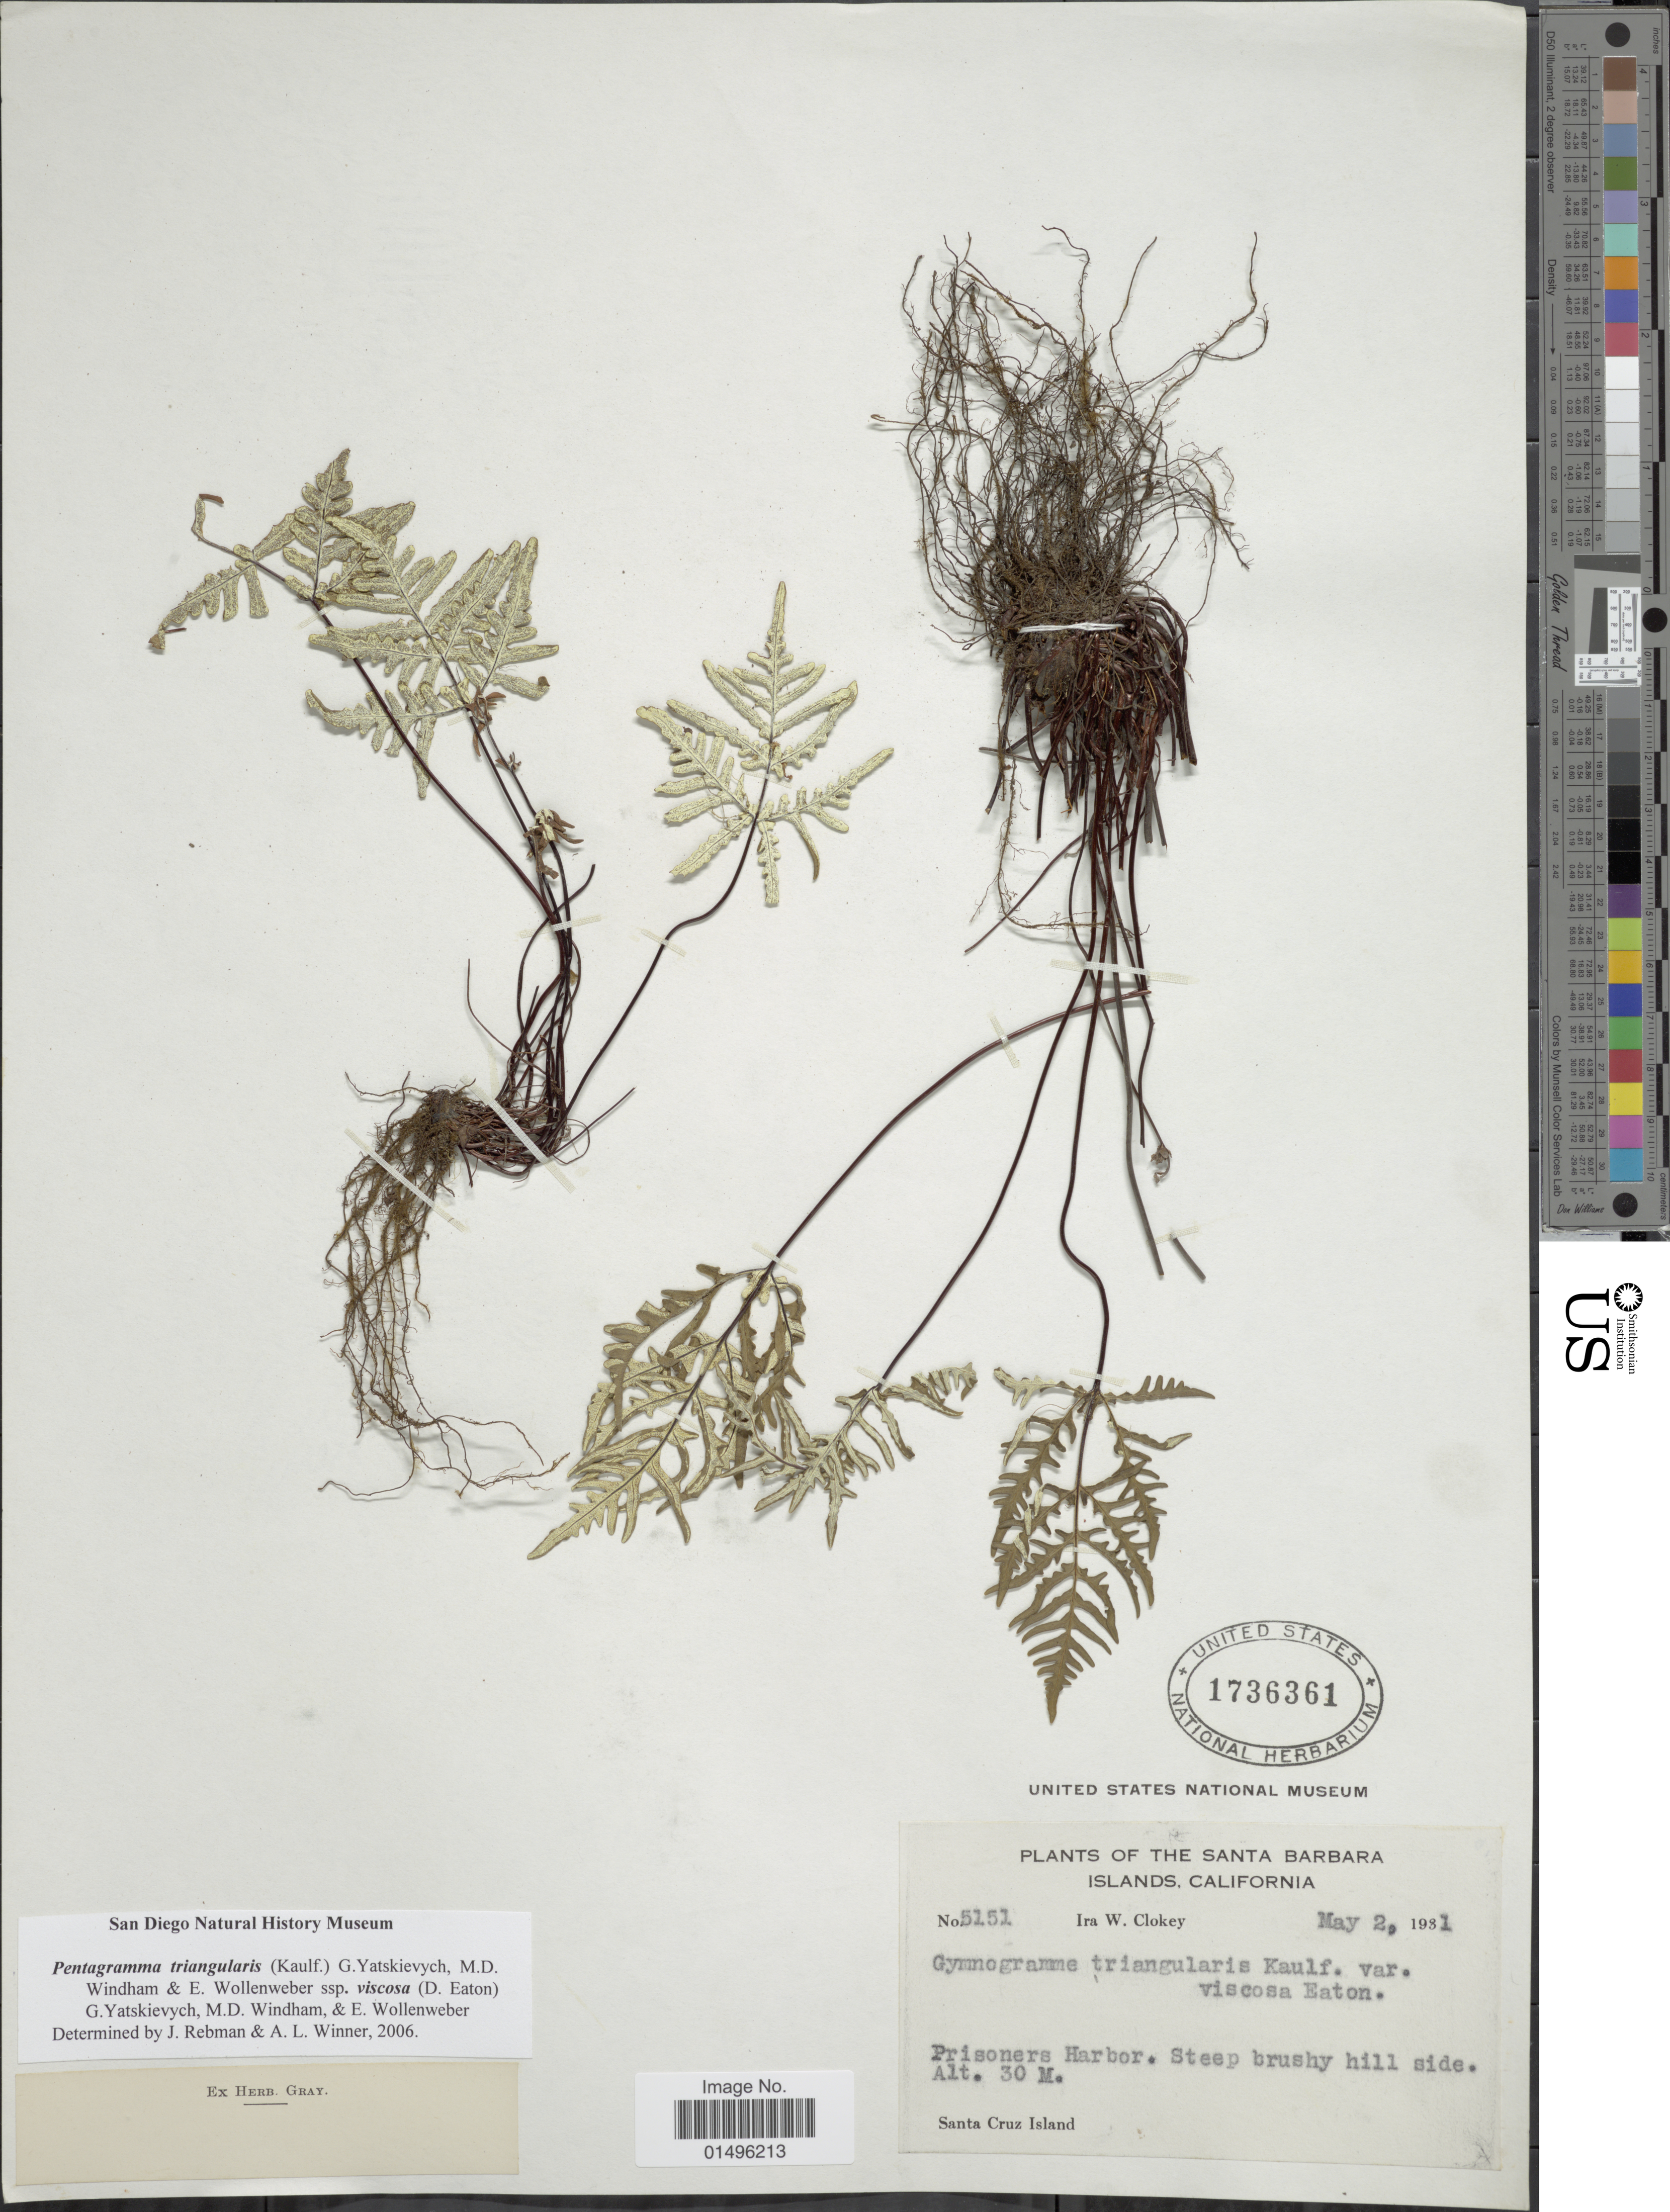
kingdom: Plantae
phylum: Tracheophyta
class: Polypodiopsida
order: Polypodiales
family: Pteridaceae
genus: Pentagramma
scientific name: Pentagramma viscosa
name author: (Nutt. ex D.C. Eaton) Schuettp. & Windham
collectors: I. W. Clokey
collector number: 5151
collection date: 1931-05-02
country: United States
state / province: California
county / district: Santa Barbara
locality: California, Santa Barbara Islands, Prisoners Harbor, Steep brushy hill side. Santa Cruz Island.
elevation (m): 30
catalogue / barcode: US 1736361